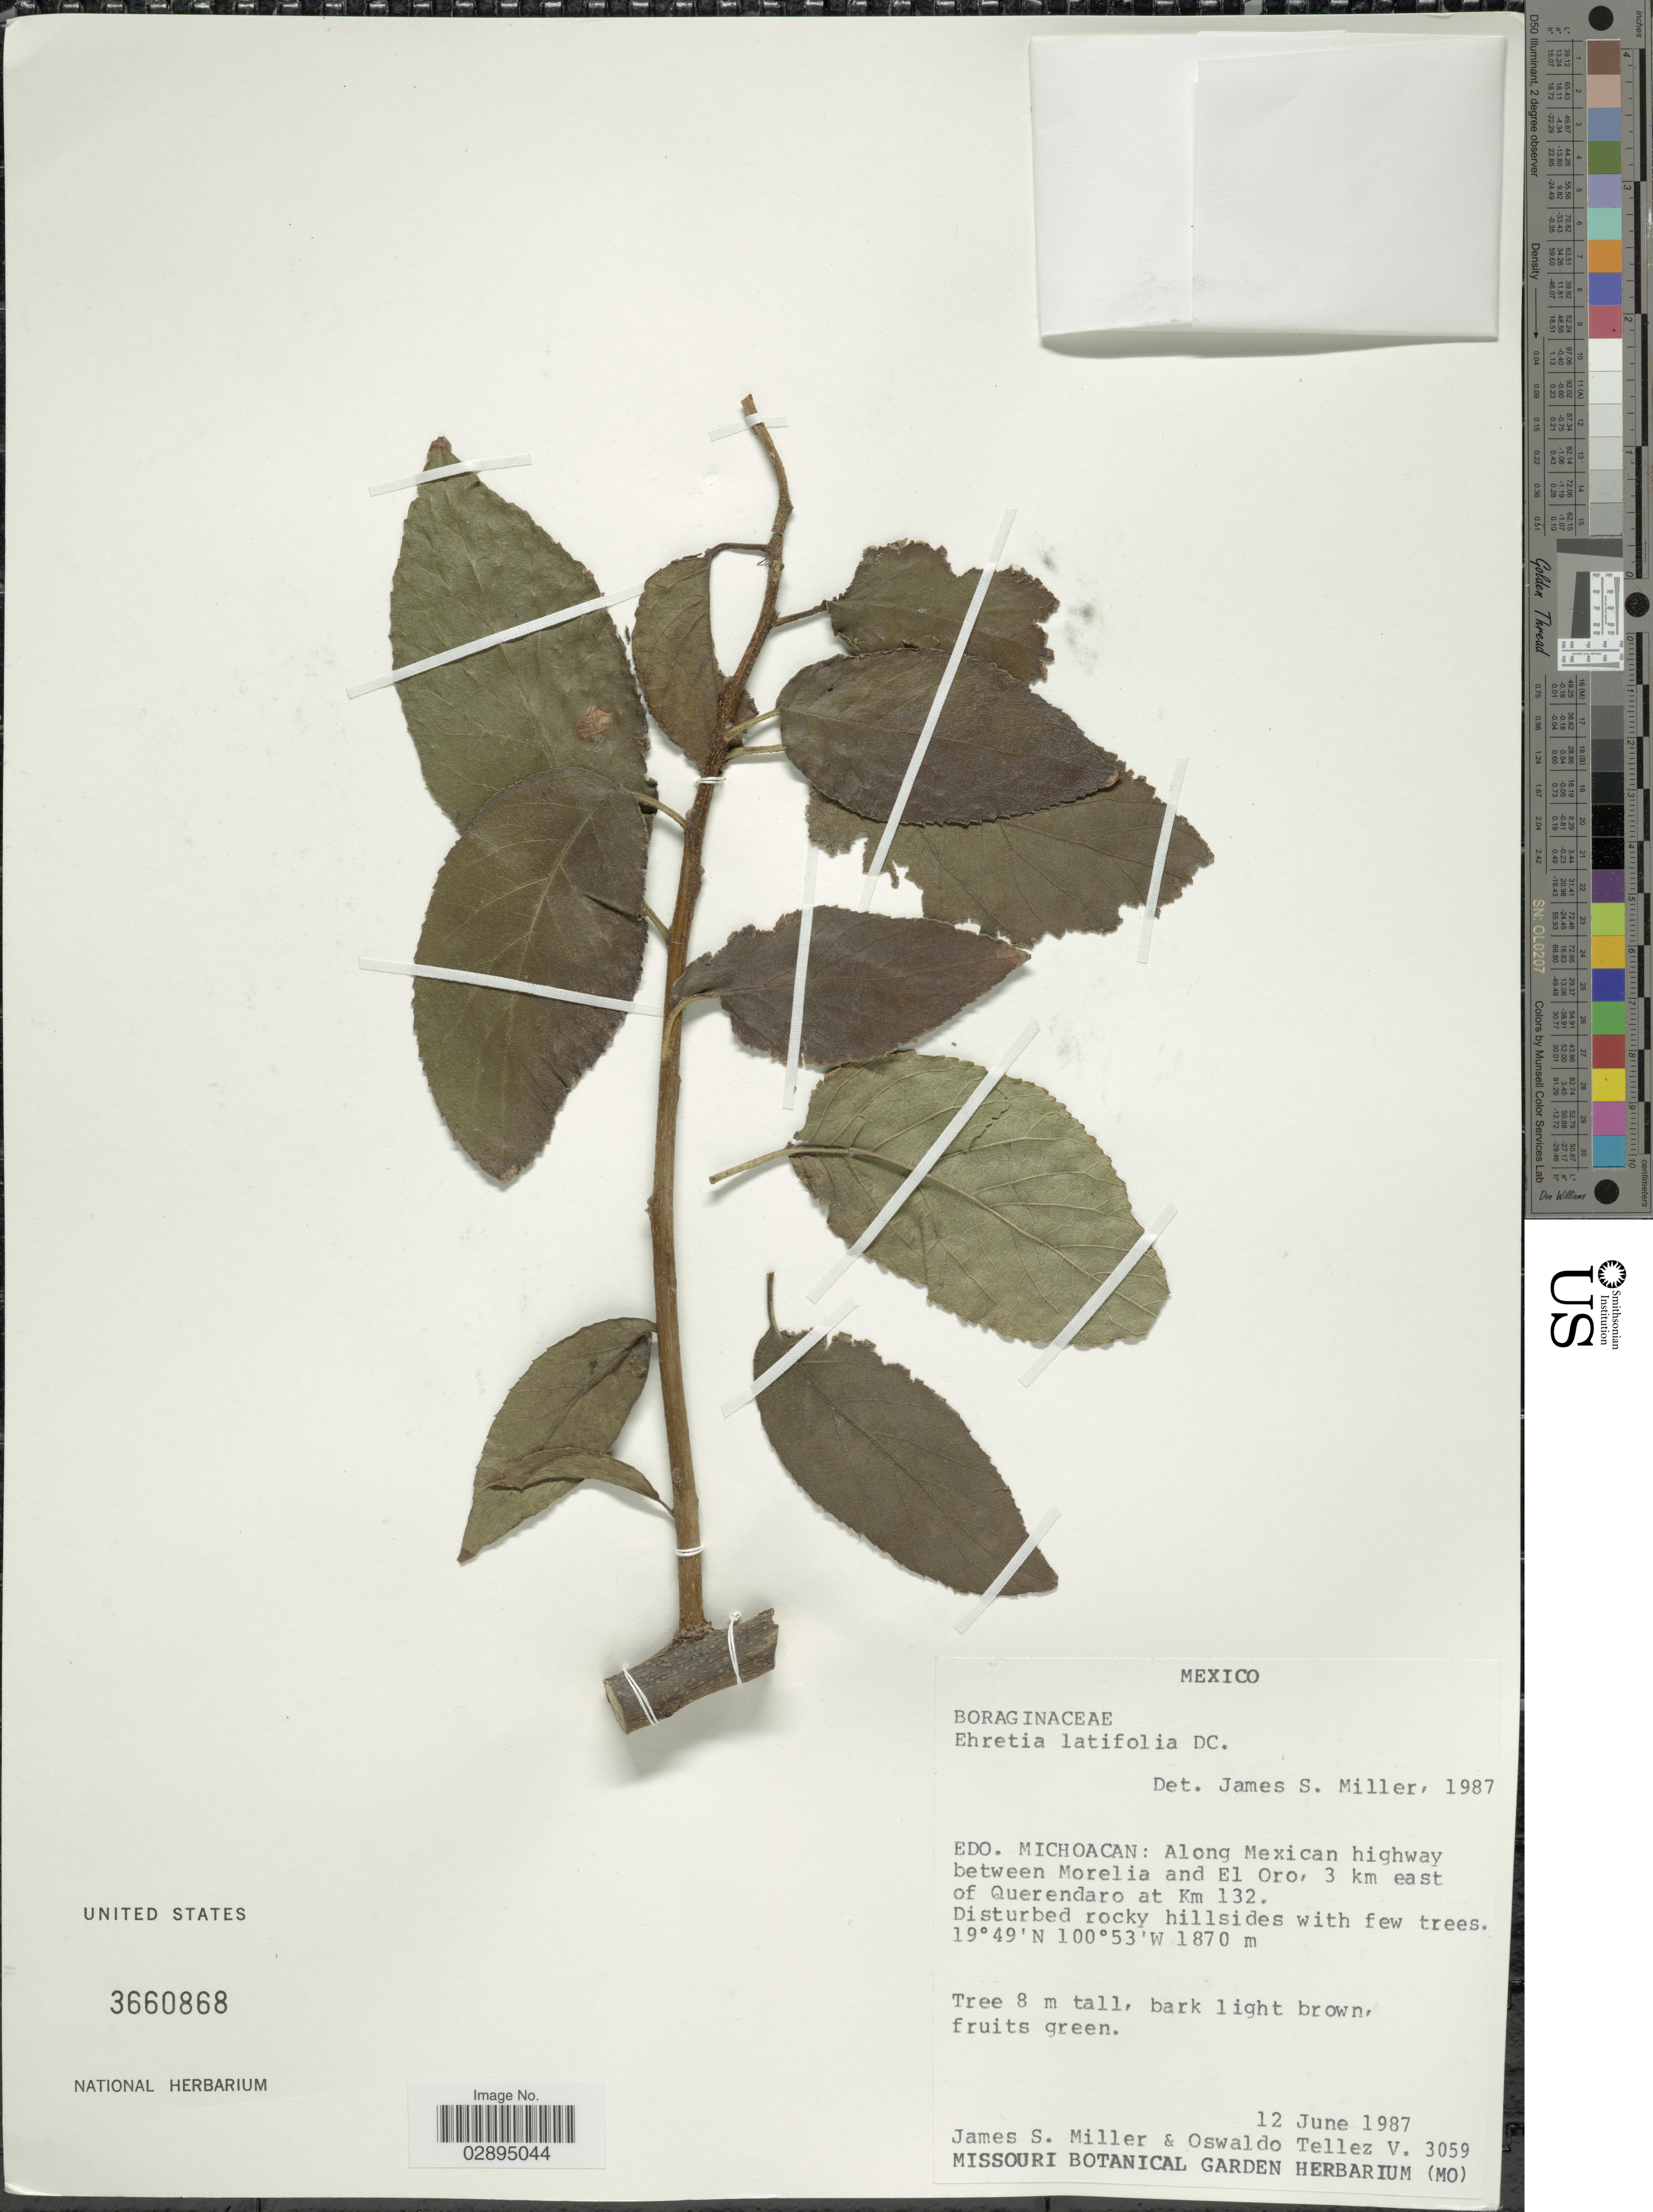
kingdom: Plantae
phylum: Tracheophyta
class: Magnoliopsida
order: Boraginales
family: Ehretiaceae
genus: Ehretia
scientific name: Ehretia latifolia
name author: DC.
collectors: J. S. Miller & O. Téllez V.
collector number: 3509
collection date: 1987-06-12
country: Mexico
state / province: Michoacán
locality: Edo. Michoacan: Along Mexican highway between Morelia and El Oro, 3 km east of Querendaro at Km 132.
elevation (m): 1870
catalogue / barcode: US 3660868